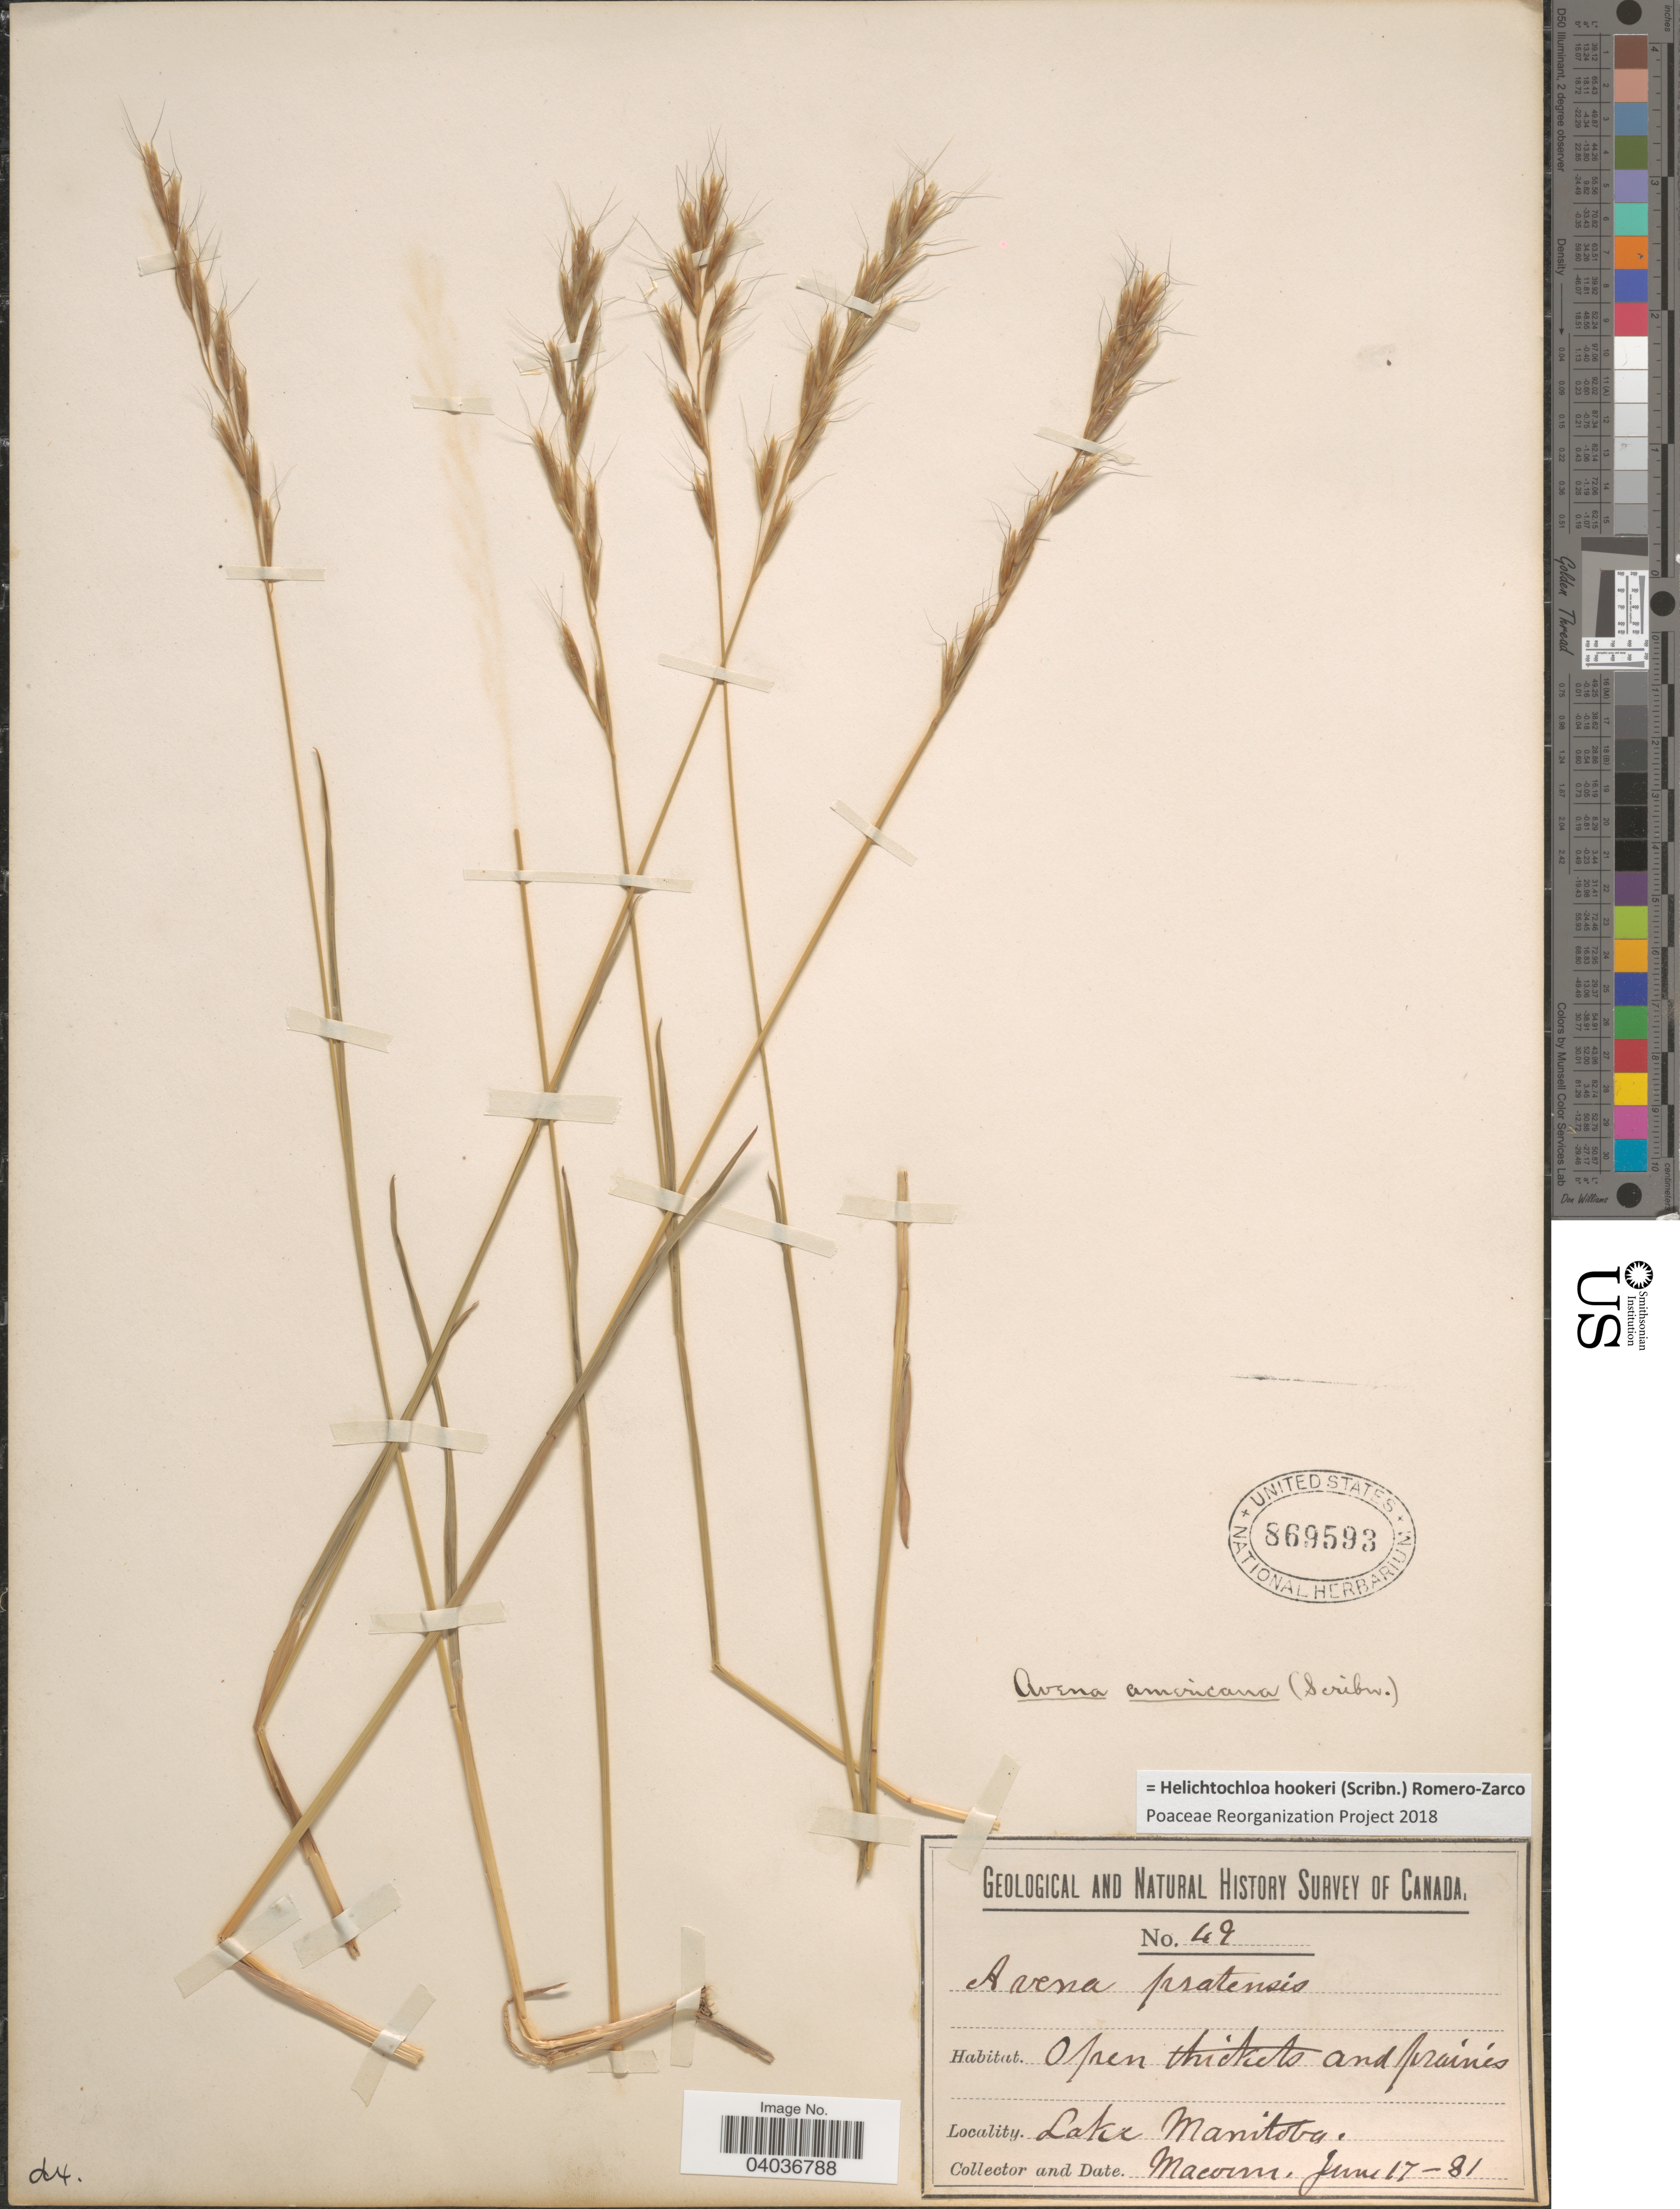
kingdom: Plantae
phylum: Tracheophyta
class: Liliopsida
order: Poales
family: Poaceae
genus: Helictochloa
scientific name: Helictochloa hookeri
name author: (Scribn.) Romero Zarco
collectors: -- Macoun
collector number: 49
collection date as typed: Transcribed d/m/y: 17/6/81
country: Canada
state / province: Manitoba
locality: Lake Manitoba.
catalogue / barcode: US 869593